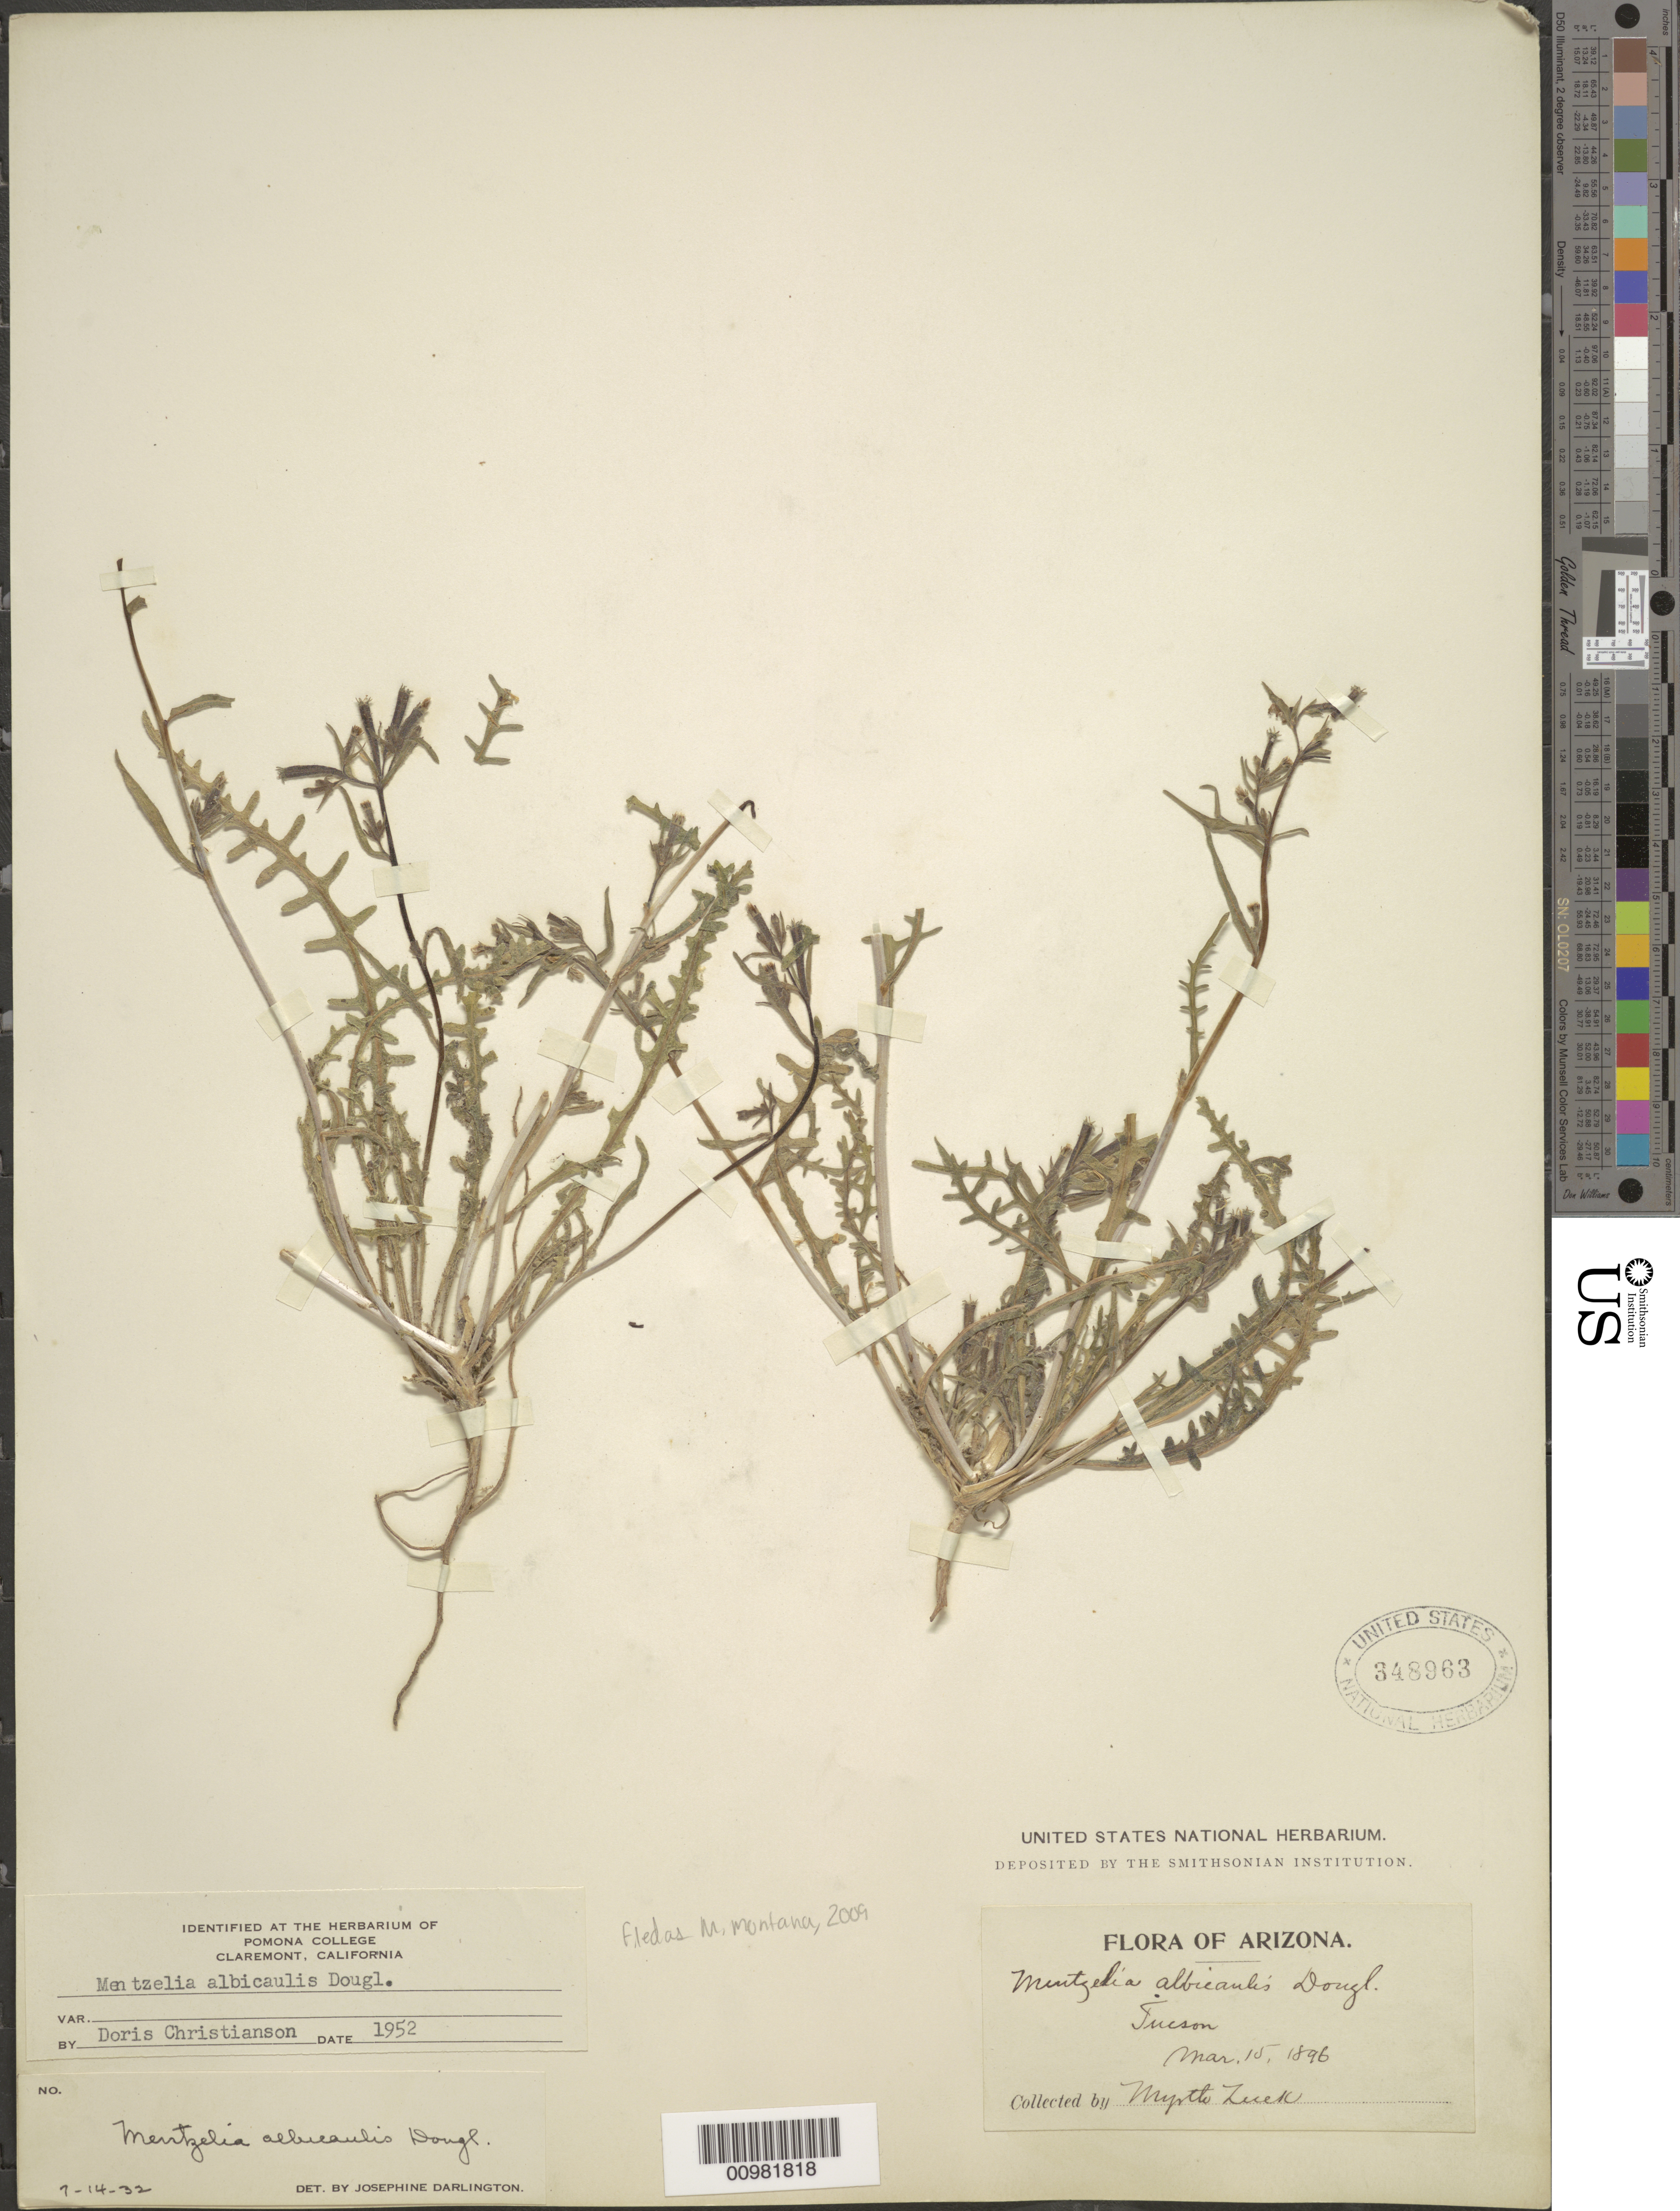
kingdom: Plantae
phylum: Tracheophyta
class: Magnoliopsida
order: Cornales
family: Loasaceae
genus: Mentzelia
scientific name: Mentzelia montana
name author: (Davidson) Davidson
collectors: M. Zuck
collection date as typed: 15 Mar 1896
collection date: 1896-03-15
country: United States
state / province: Arizona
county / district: Pima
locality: Tucson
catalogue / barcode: US 348963